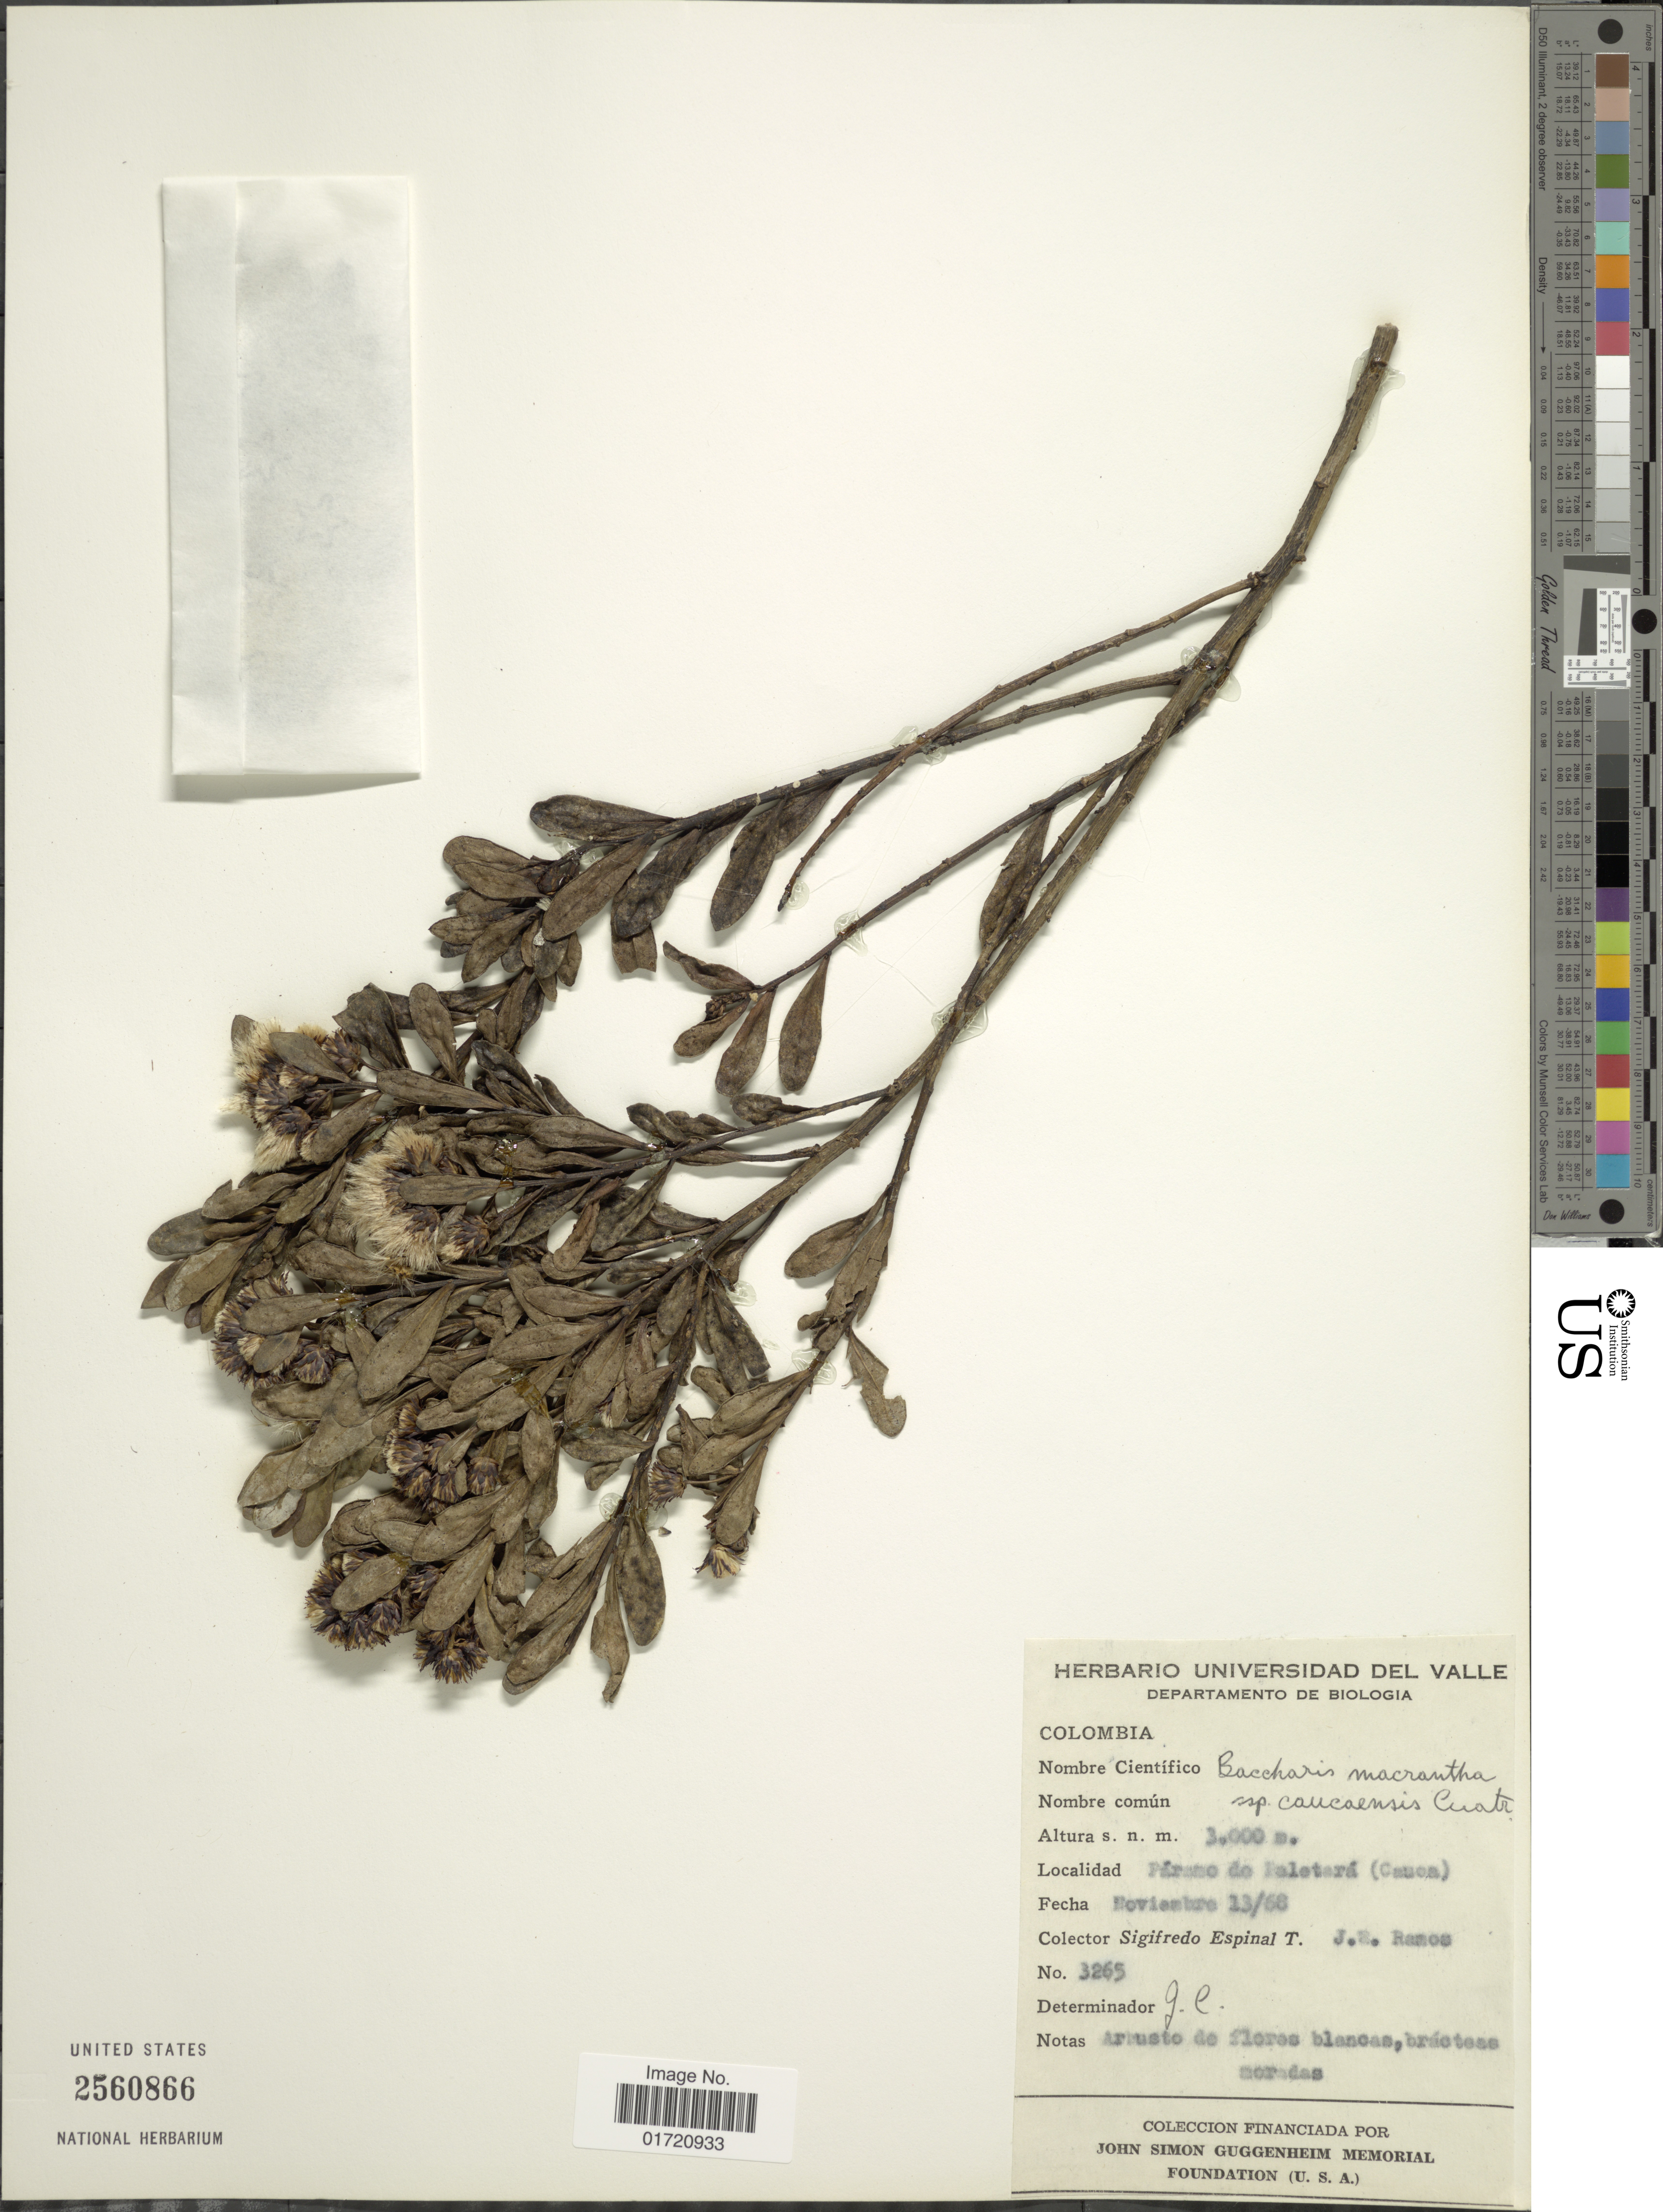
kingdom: Plantae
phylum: Tracheophyta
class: Magnoliopsida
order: Asterales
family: Asteraceae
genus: Baccharis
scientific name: Baccharis macrantha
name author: Kunth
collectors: S. T. Espinal & J. E. Ramos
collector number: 3265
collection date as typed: Transcribed d/m/y: 13/11/68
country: Colombia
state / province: Cauca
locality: Paramo do Paletara (Cauca)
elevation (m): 3000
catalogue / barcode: US 2560866